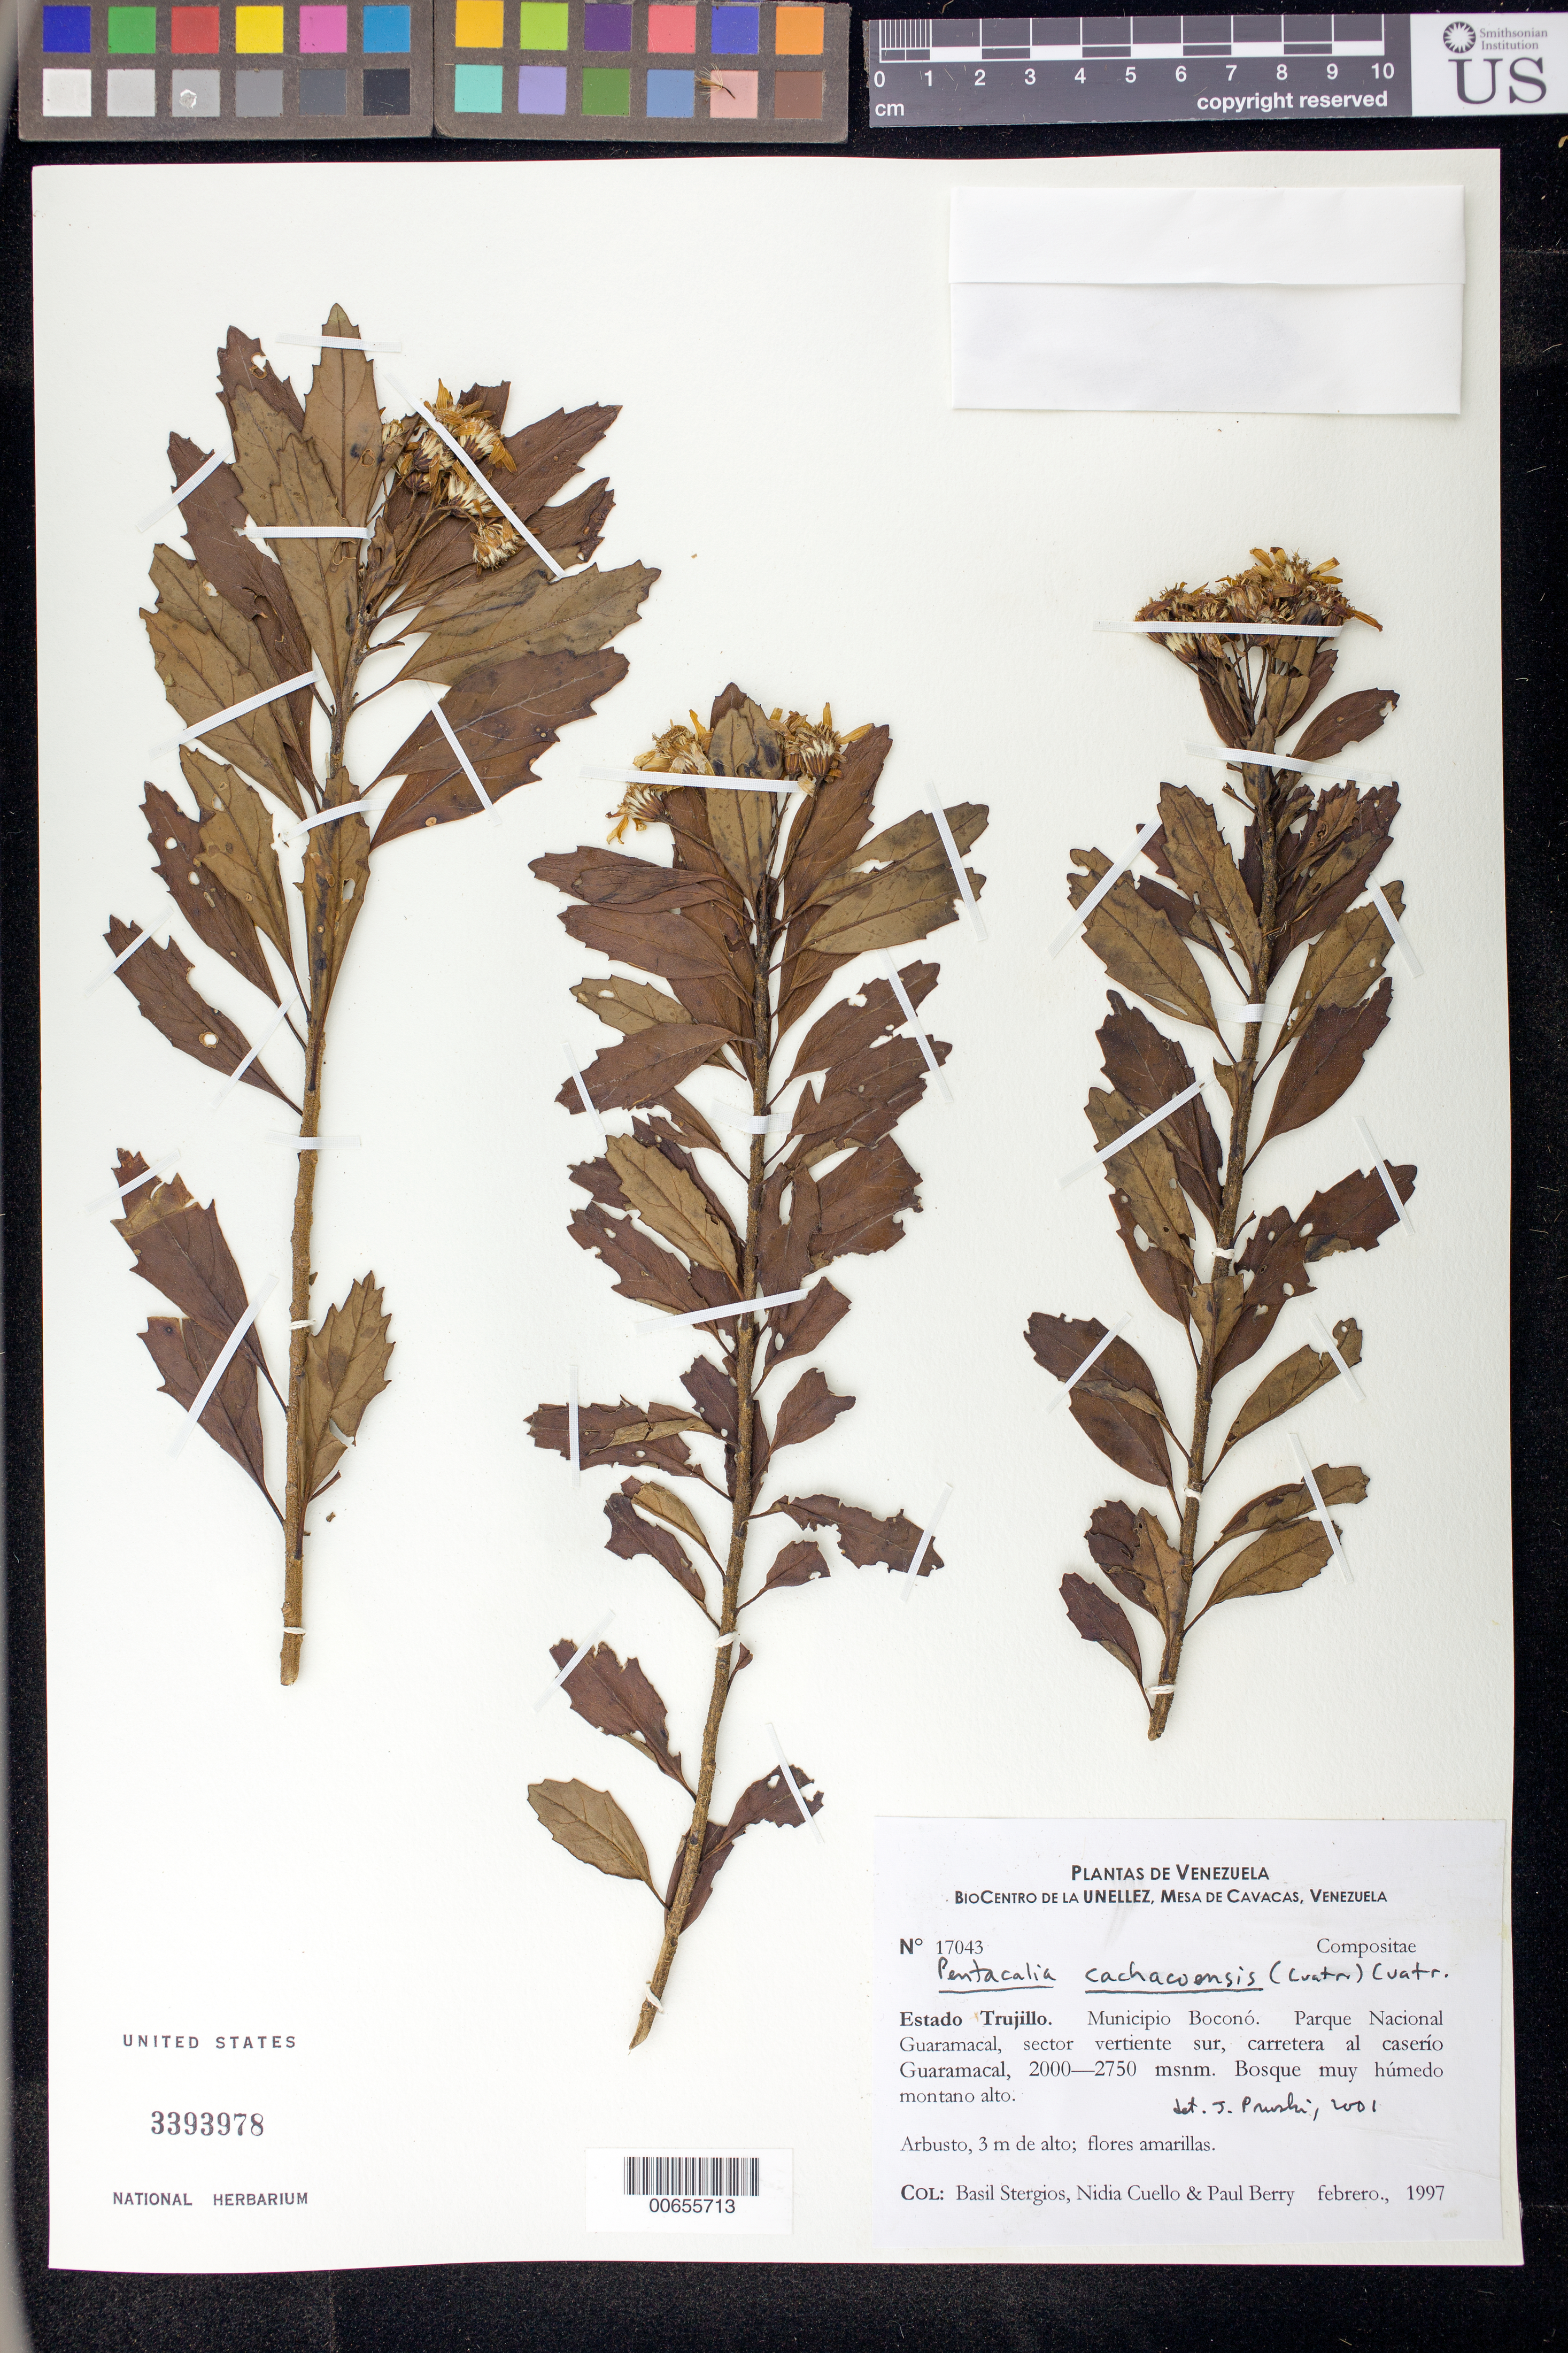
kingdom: Plantae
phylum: Tracheophyta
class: Magnoliopsida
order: Asterales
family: Asteraceae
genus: Pentacalia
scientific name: Pentacalia cachacoensis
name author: (Cuatrec.) Cuatrec.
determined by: Pruski, J. F.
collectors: B. G. Stergios, N. L. Cuello & P. Berry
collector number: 17043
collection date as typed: Feb 1997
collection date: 1997-02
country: Venezuela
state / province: Trujillo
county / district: Boconó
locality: Parque Nacional Guaramacal. Sector vertiente S. Carretera al caserío Guaramacal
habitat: Bosque muy húmedo montano alto.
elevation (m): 2000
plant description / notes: MY, NY, PORT, US, VEN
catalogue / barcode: US 3393978